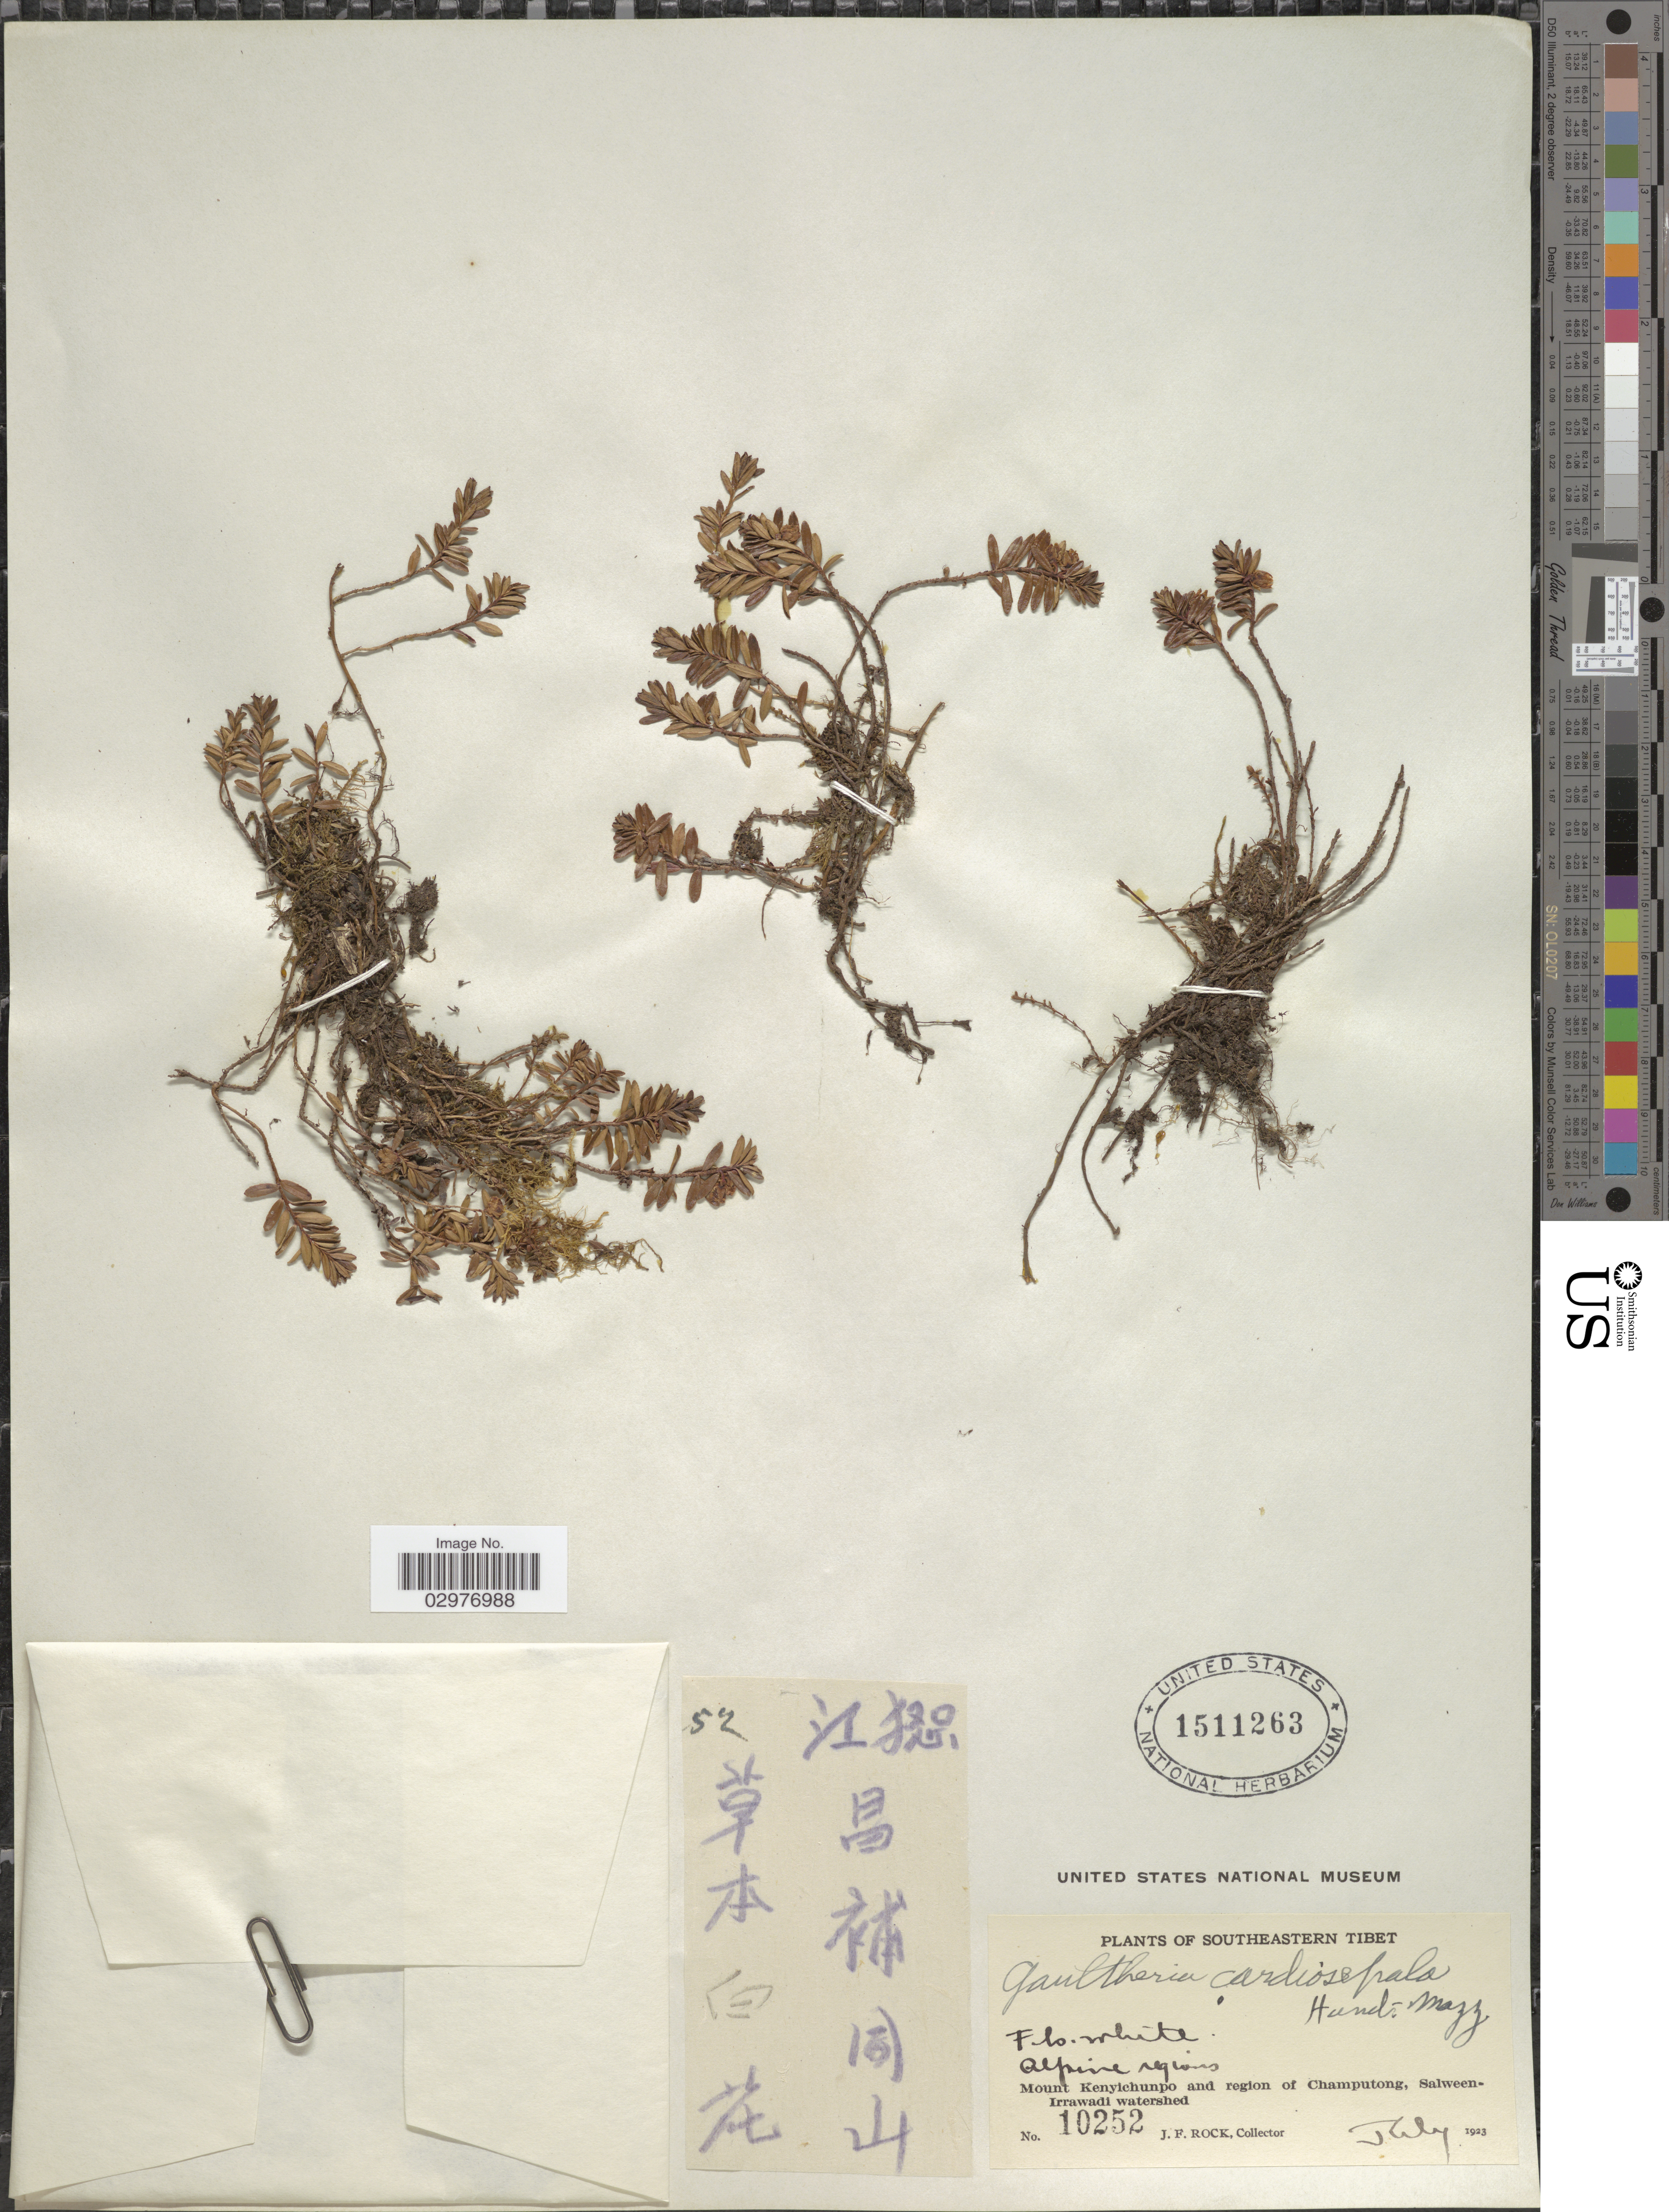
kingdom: Plantae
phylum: Tracheophyta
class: Magnoliopsida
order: Ericales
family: Ericaceae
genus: Gaultheria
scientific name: Gaultheria cardiosepala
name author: Hand.-Mazz.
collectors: J. Rock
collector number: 10252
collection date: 1923-07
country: China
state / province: Xizang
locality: Southeastern Tibet. Alpine regions. Mount Kenyichunpo and region of Champutong, Salween-Irrawadi watershed.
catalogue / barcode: US 1511263